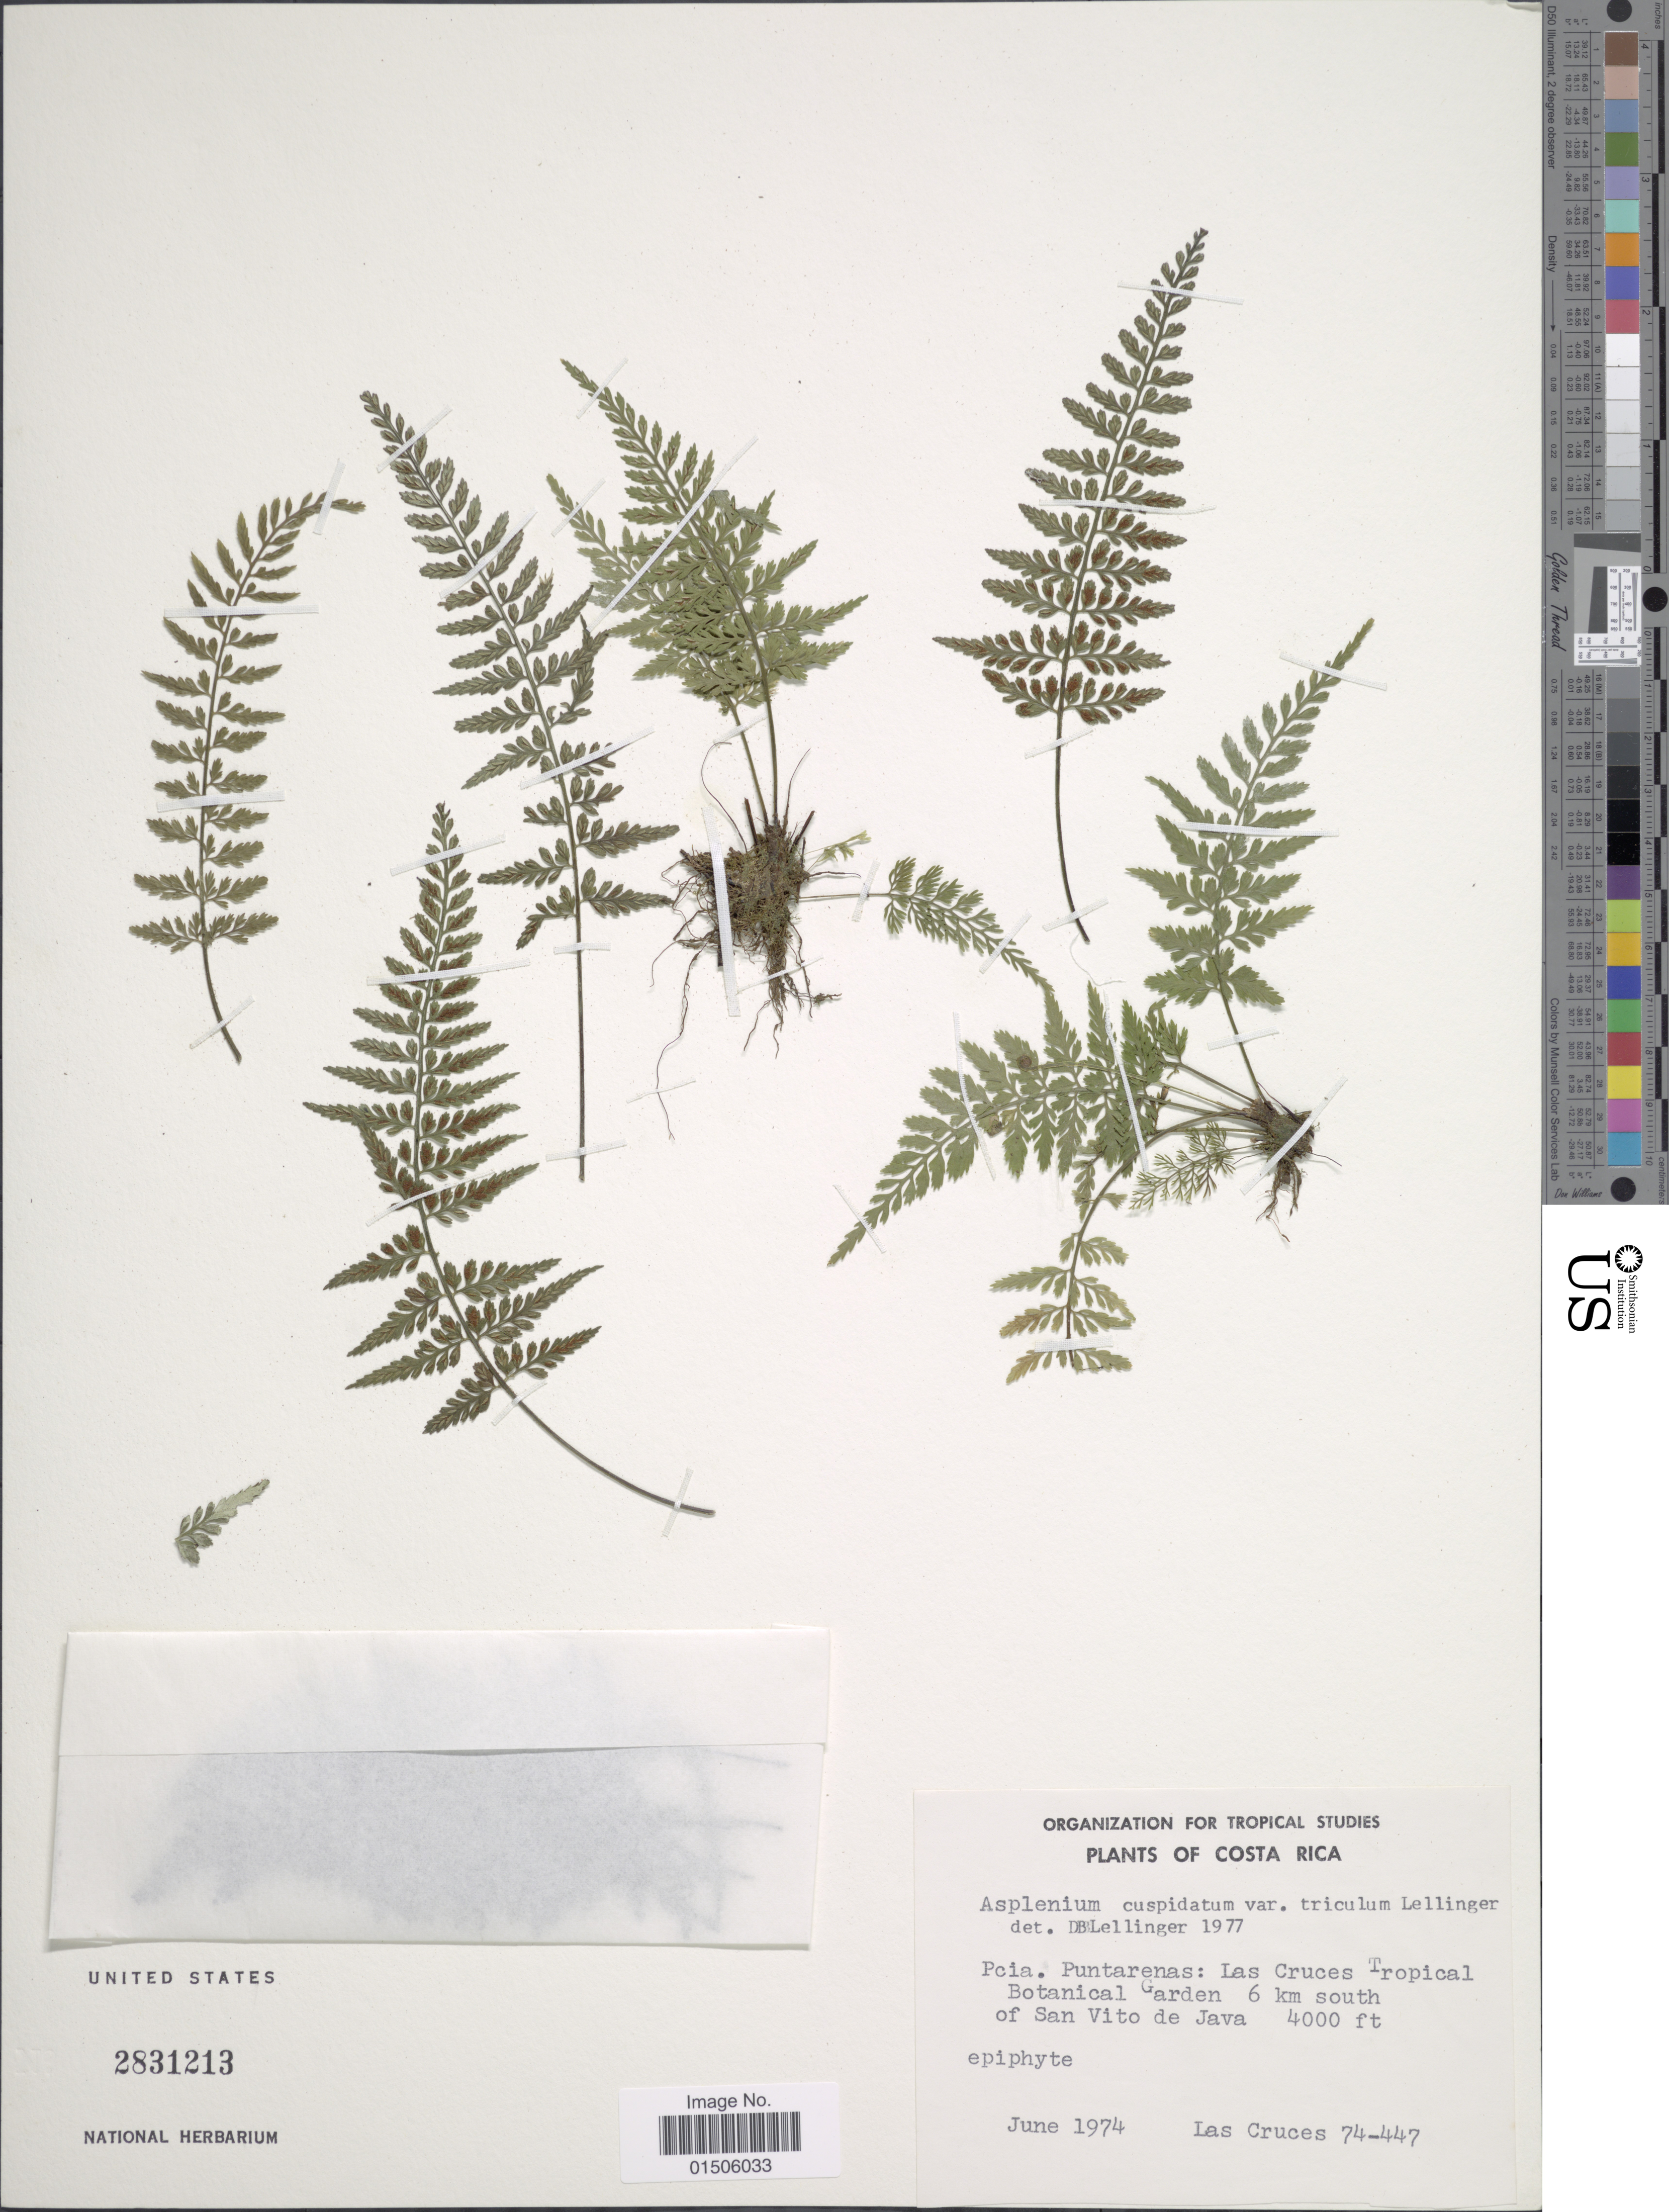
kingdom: Plantae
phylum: Tracheophyta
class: Polypodiopsida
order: Polypodiales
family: Aspleniaceae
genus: Asplenium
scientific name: Asplenium cuspidatum var. triculum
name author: Lellinger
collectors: Las Cruces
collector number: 74-447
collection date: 1974-06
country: Costa Rica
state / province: Puntarenas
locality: Pcia. Puntarenas: Las Cruces Tropical Botanical Garden 6 km south of San Vito de Java.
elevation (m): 1219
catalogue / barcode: US 2831213